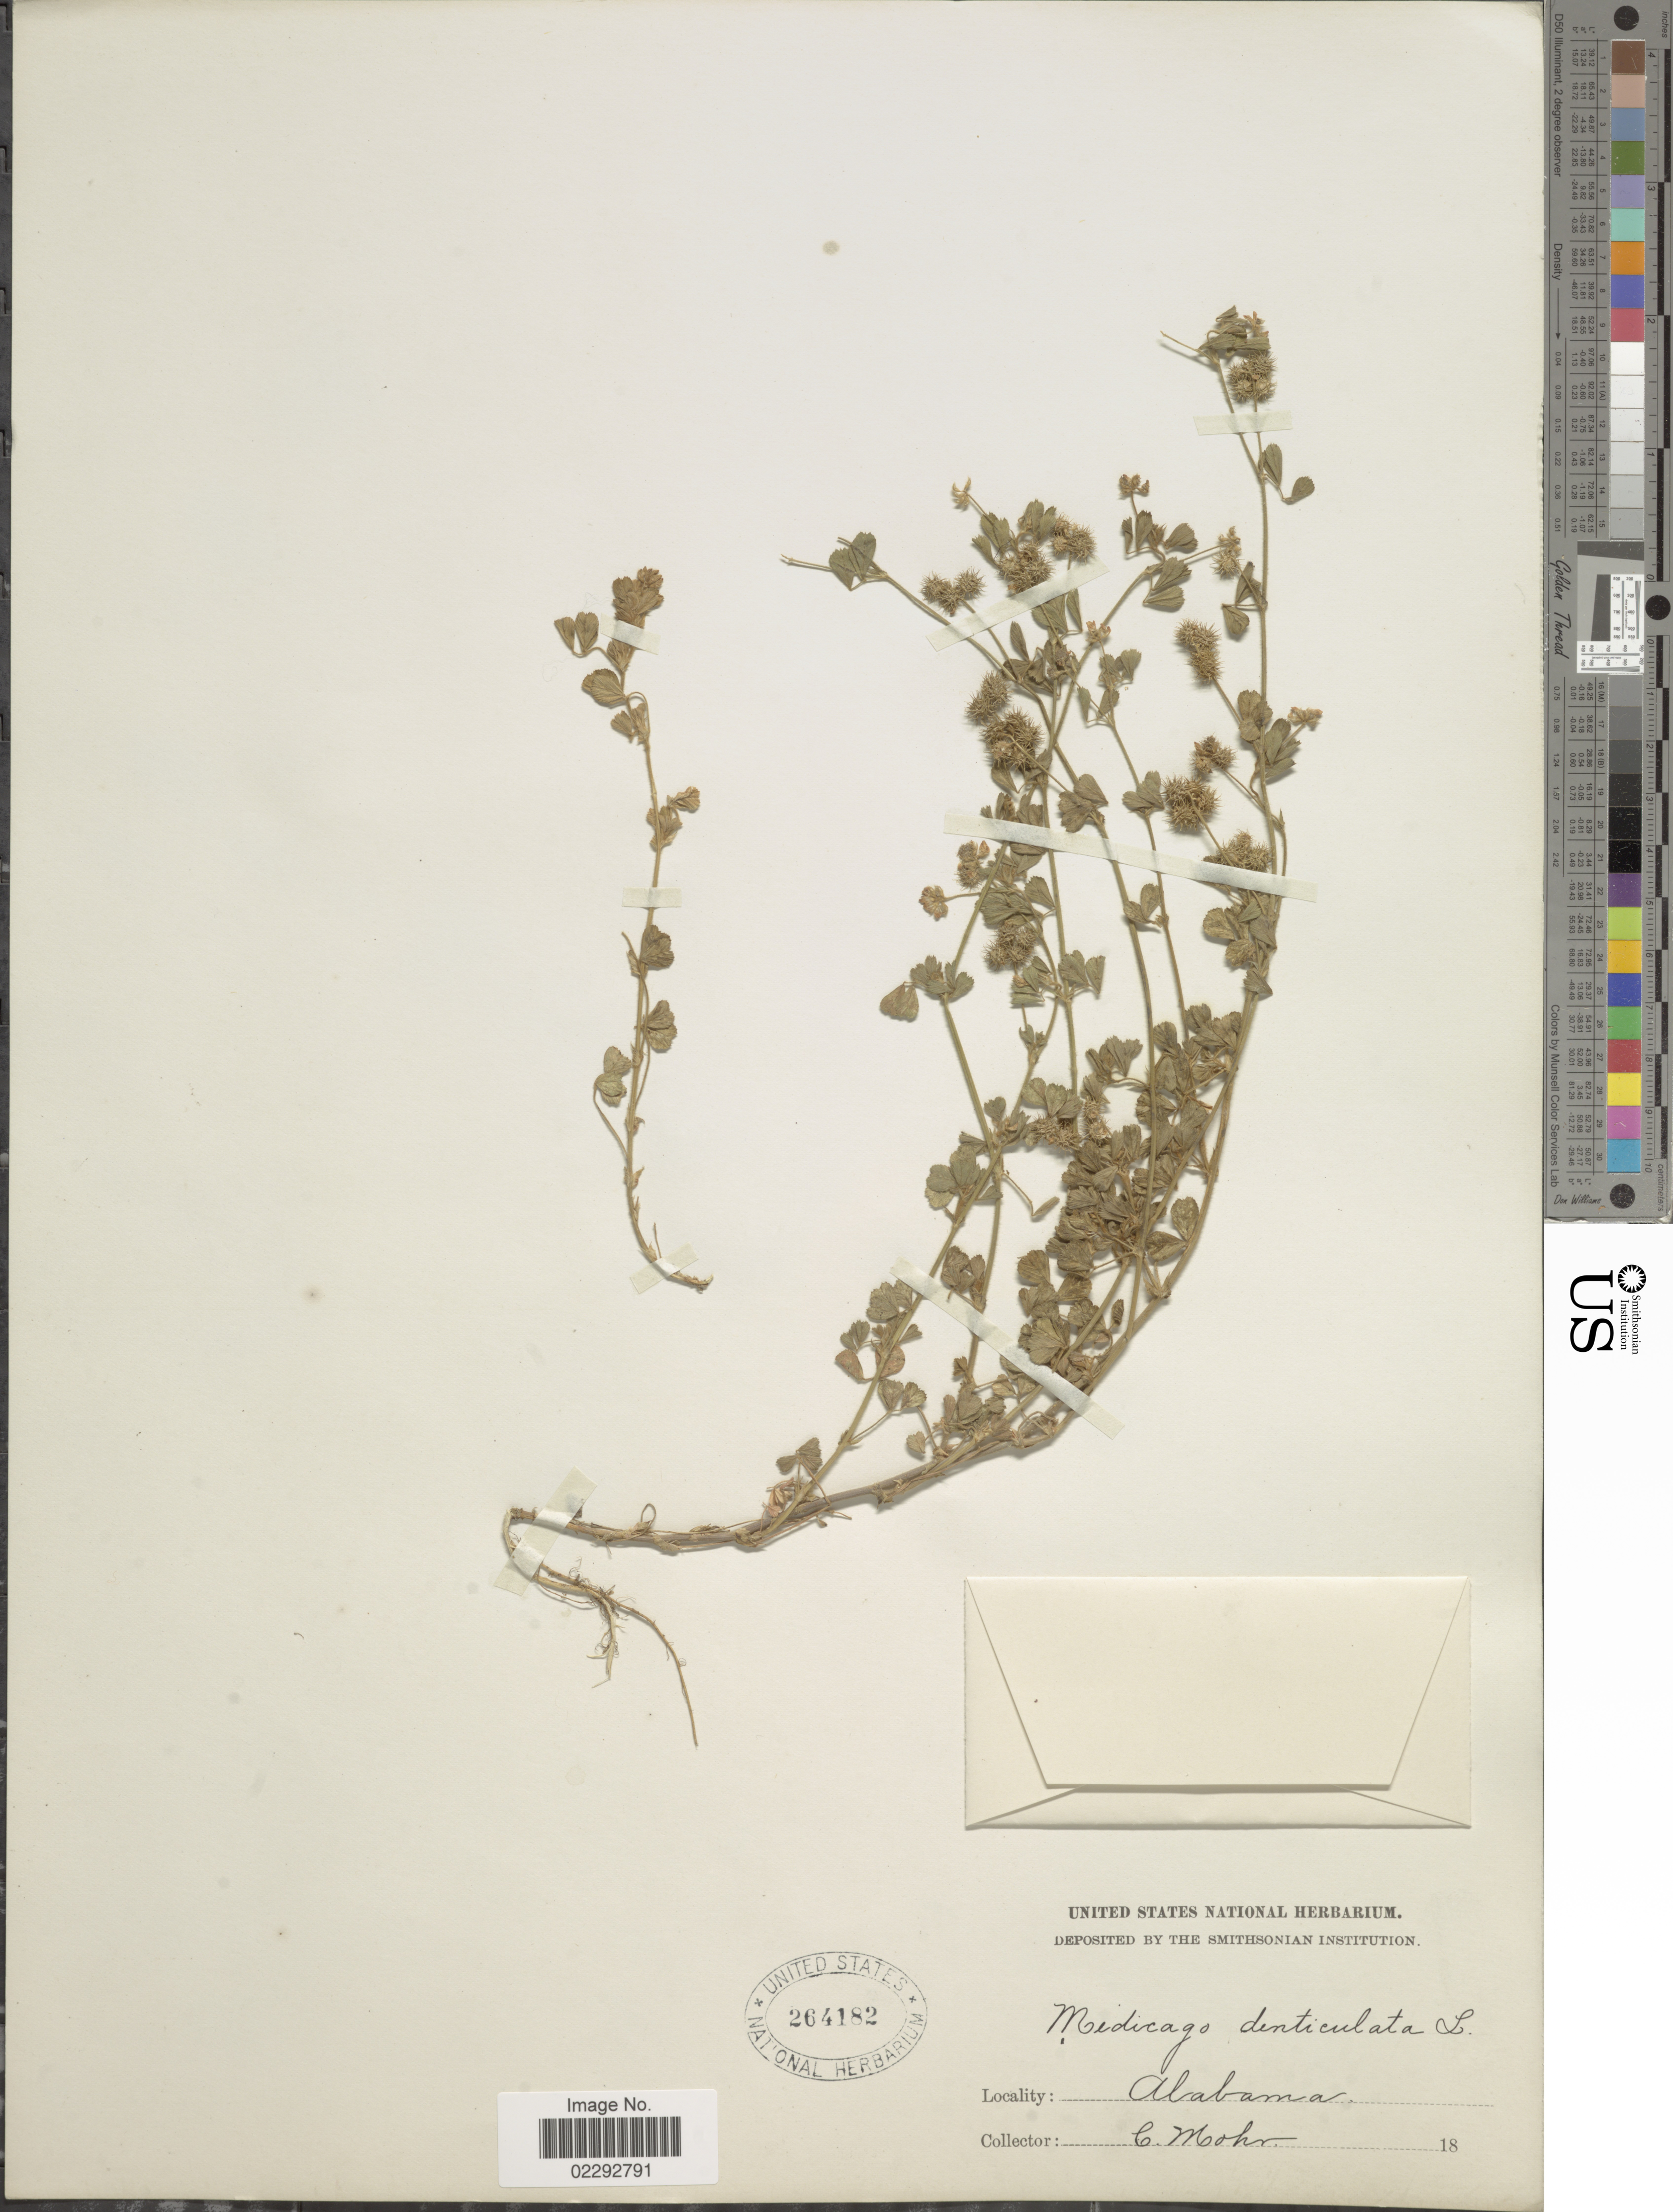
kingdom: Plantae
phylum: Tracheophyta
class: Magnoliopsida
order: Fabales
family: Fabaceae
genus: Medicago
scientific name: Medicago denticulata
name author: Willd.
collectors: C. T. Mohr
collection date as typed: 18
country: United States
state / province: Alabama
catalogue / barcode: US 264182